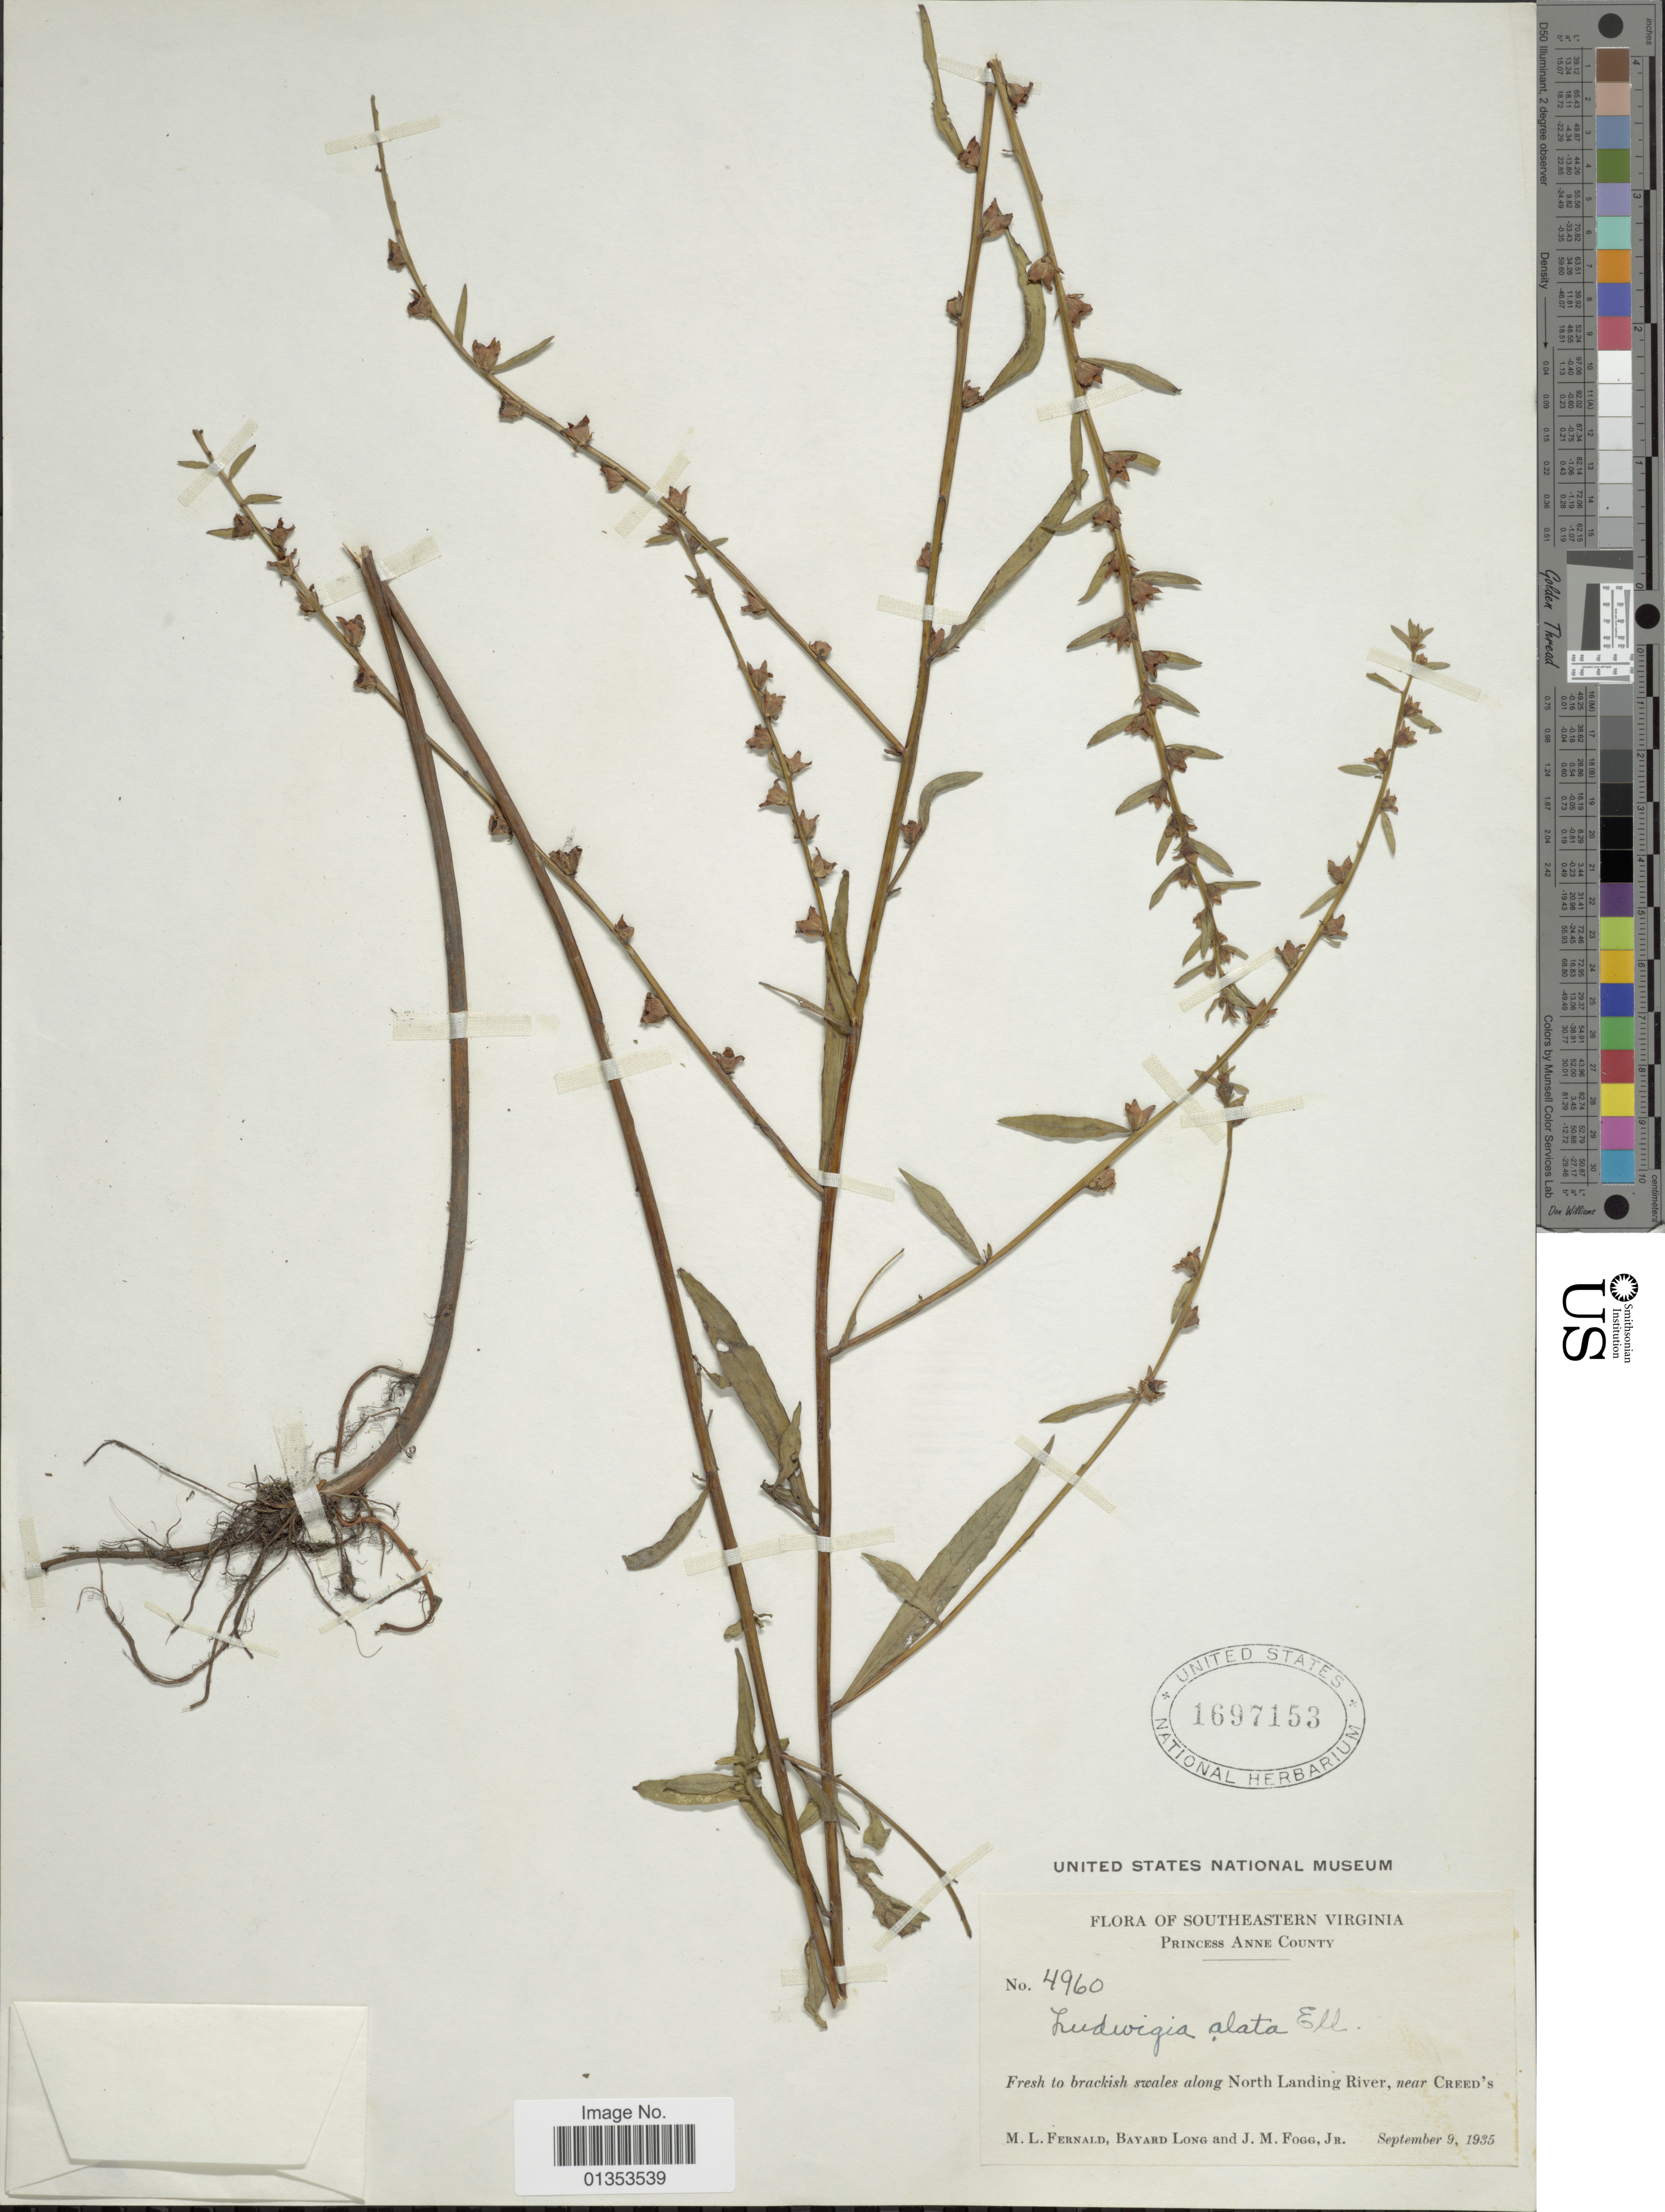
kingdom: Plantae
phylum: Tracheophyta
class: Magnoliopsida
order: Myrtales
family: Onagraceae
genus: Ludwigia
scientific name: Ludwigia alata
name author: Elliott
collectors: M. L. Fernald, B. H. Long & J. Fogg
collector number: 4960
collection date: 1935-09-09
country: United States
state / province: Virginia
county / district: City of Virginia Beach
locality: Southeastern Virginia, Princess Anne (=historic county name) County, Fresh to brackish swales along North Landing River, near Creed's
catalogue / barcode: US 1697153